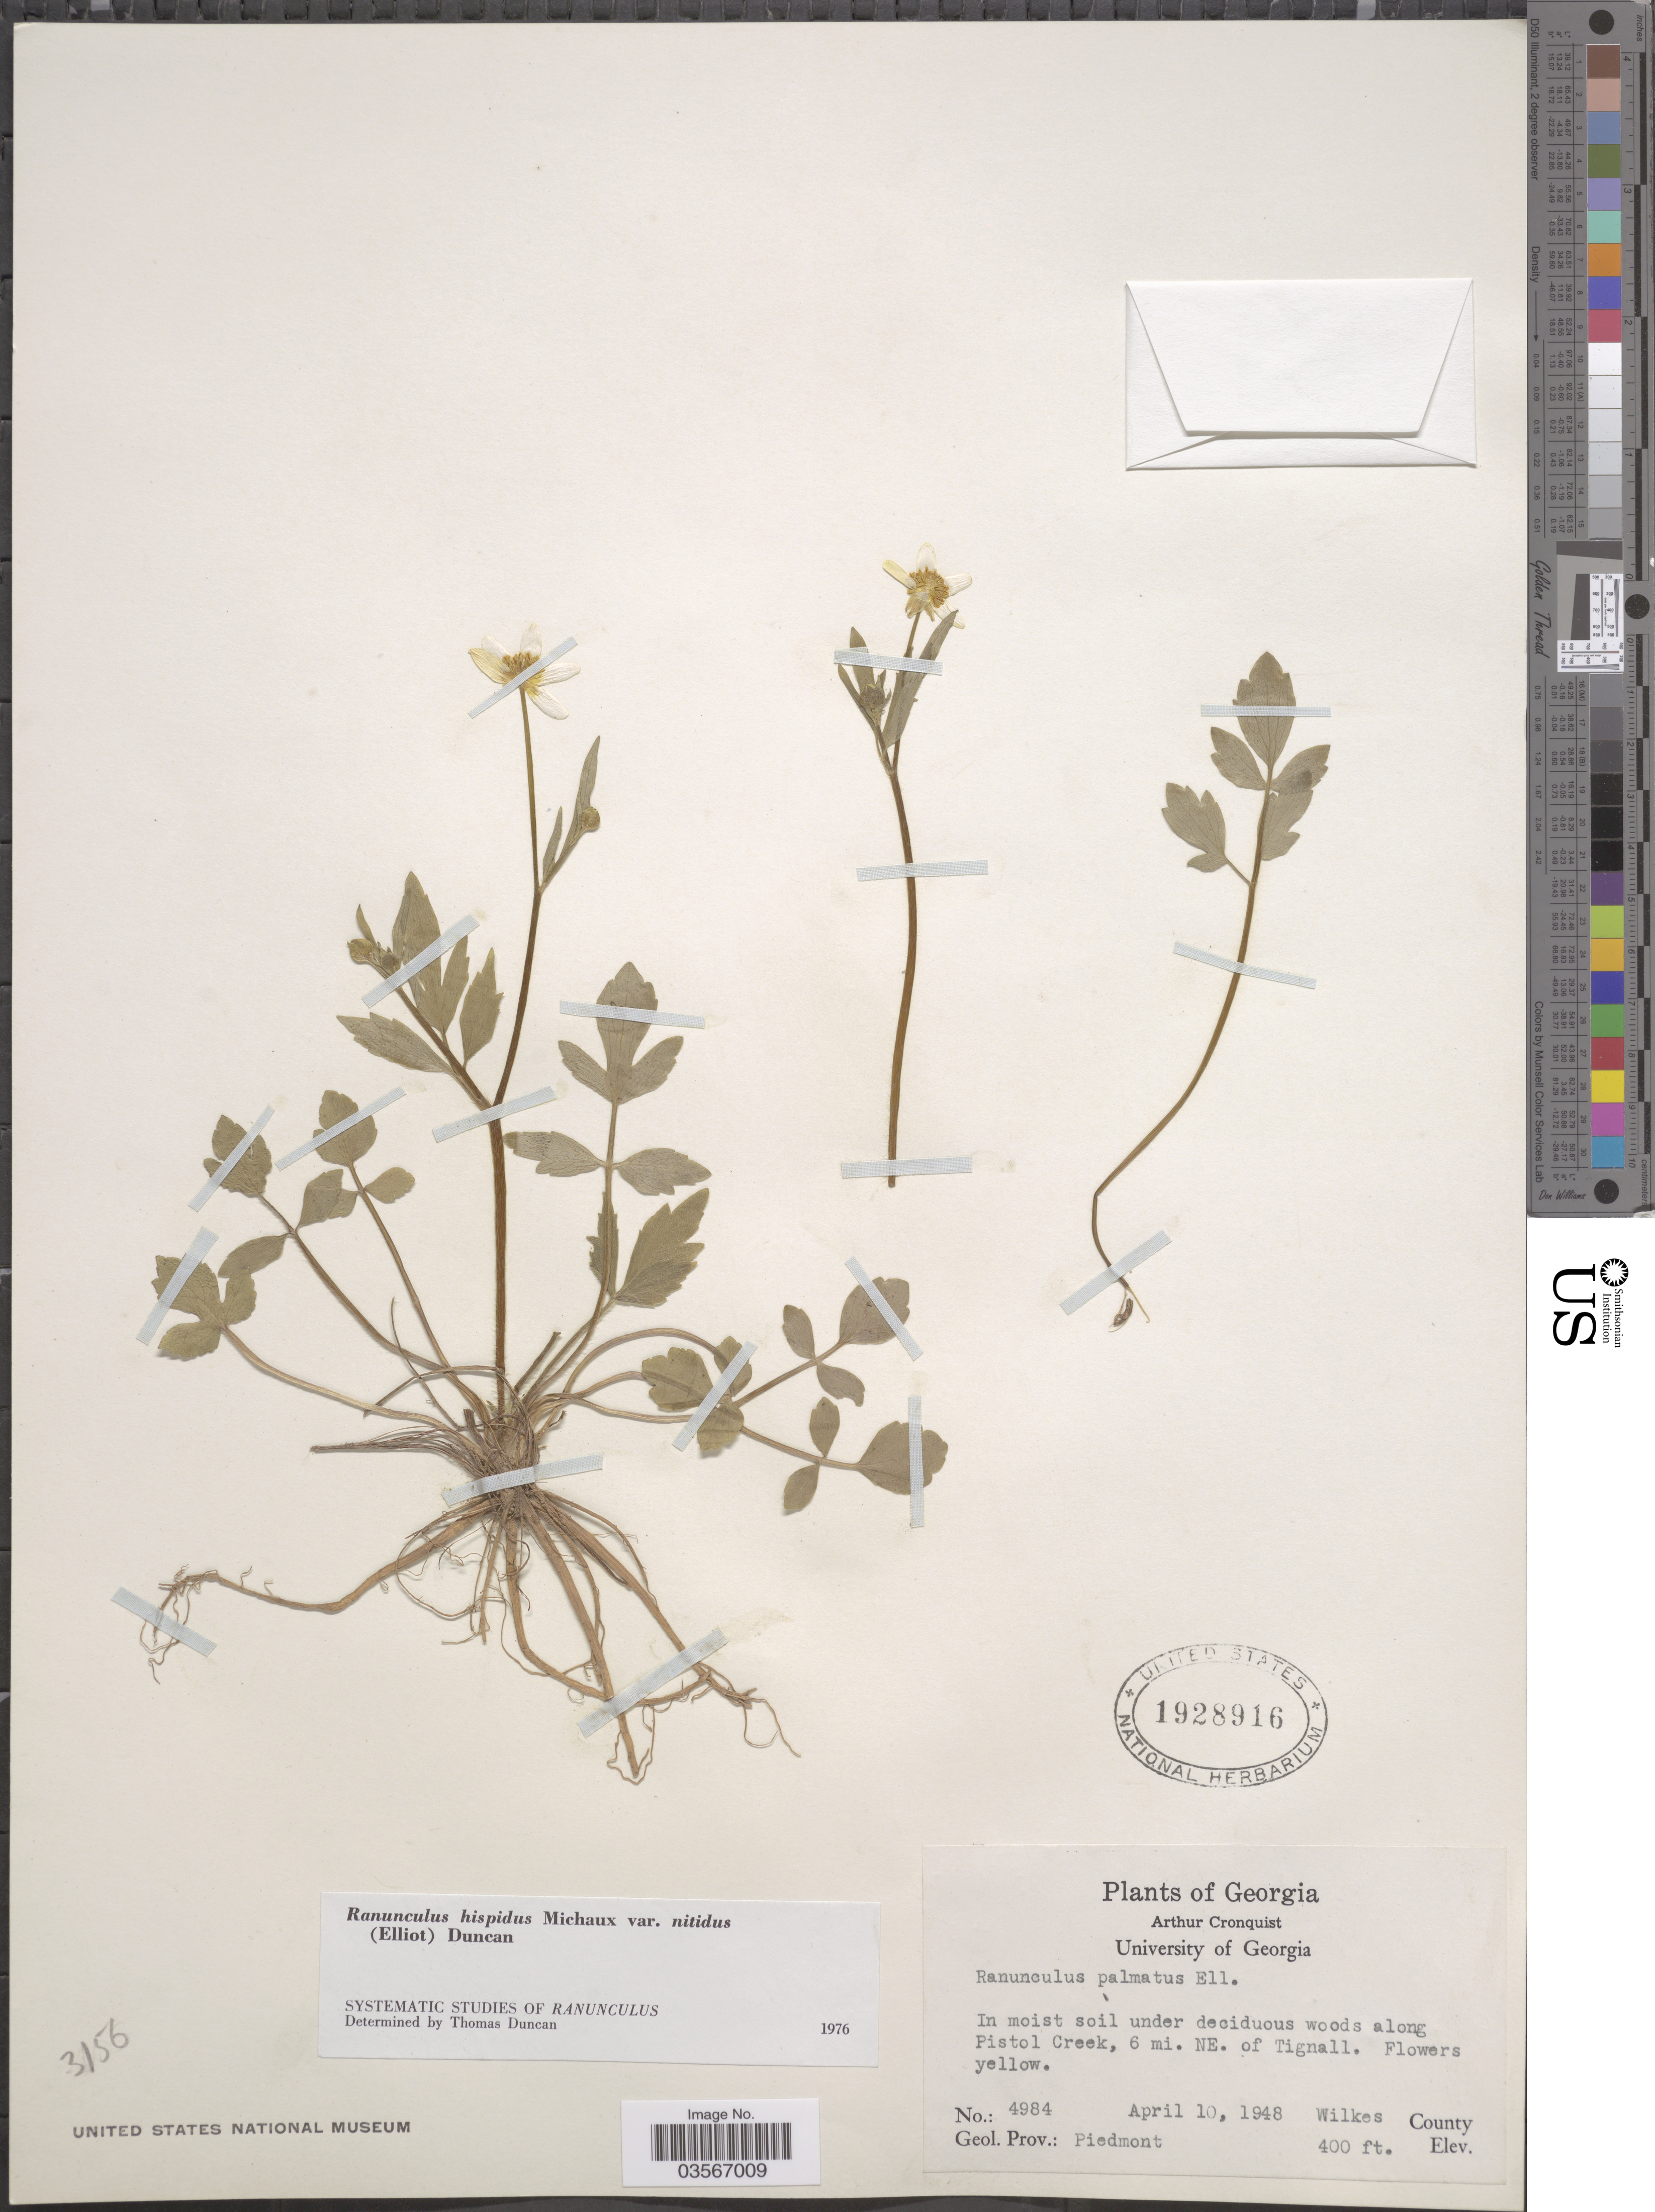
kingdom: Plantae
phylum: Tracheophyta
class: Magnoliopsida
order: Ranunculales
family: Ranunculaceae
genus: Ranunculus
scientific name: Ranunculus hispidus var. nitidus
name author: (Chapm.) T. Duncan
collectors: A. J. Cronquist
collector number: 4984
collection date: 1948-04-10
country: United States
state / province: Georgia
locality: Along Pistol Creek, 6 mi. NE of Tignall. Wilkes County.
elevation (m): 122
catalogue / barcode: US 1928916